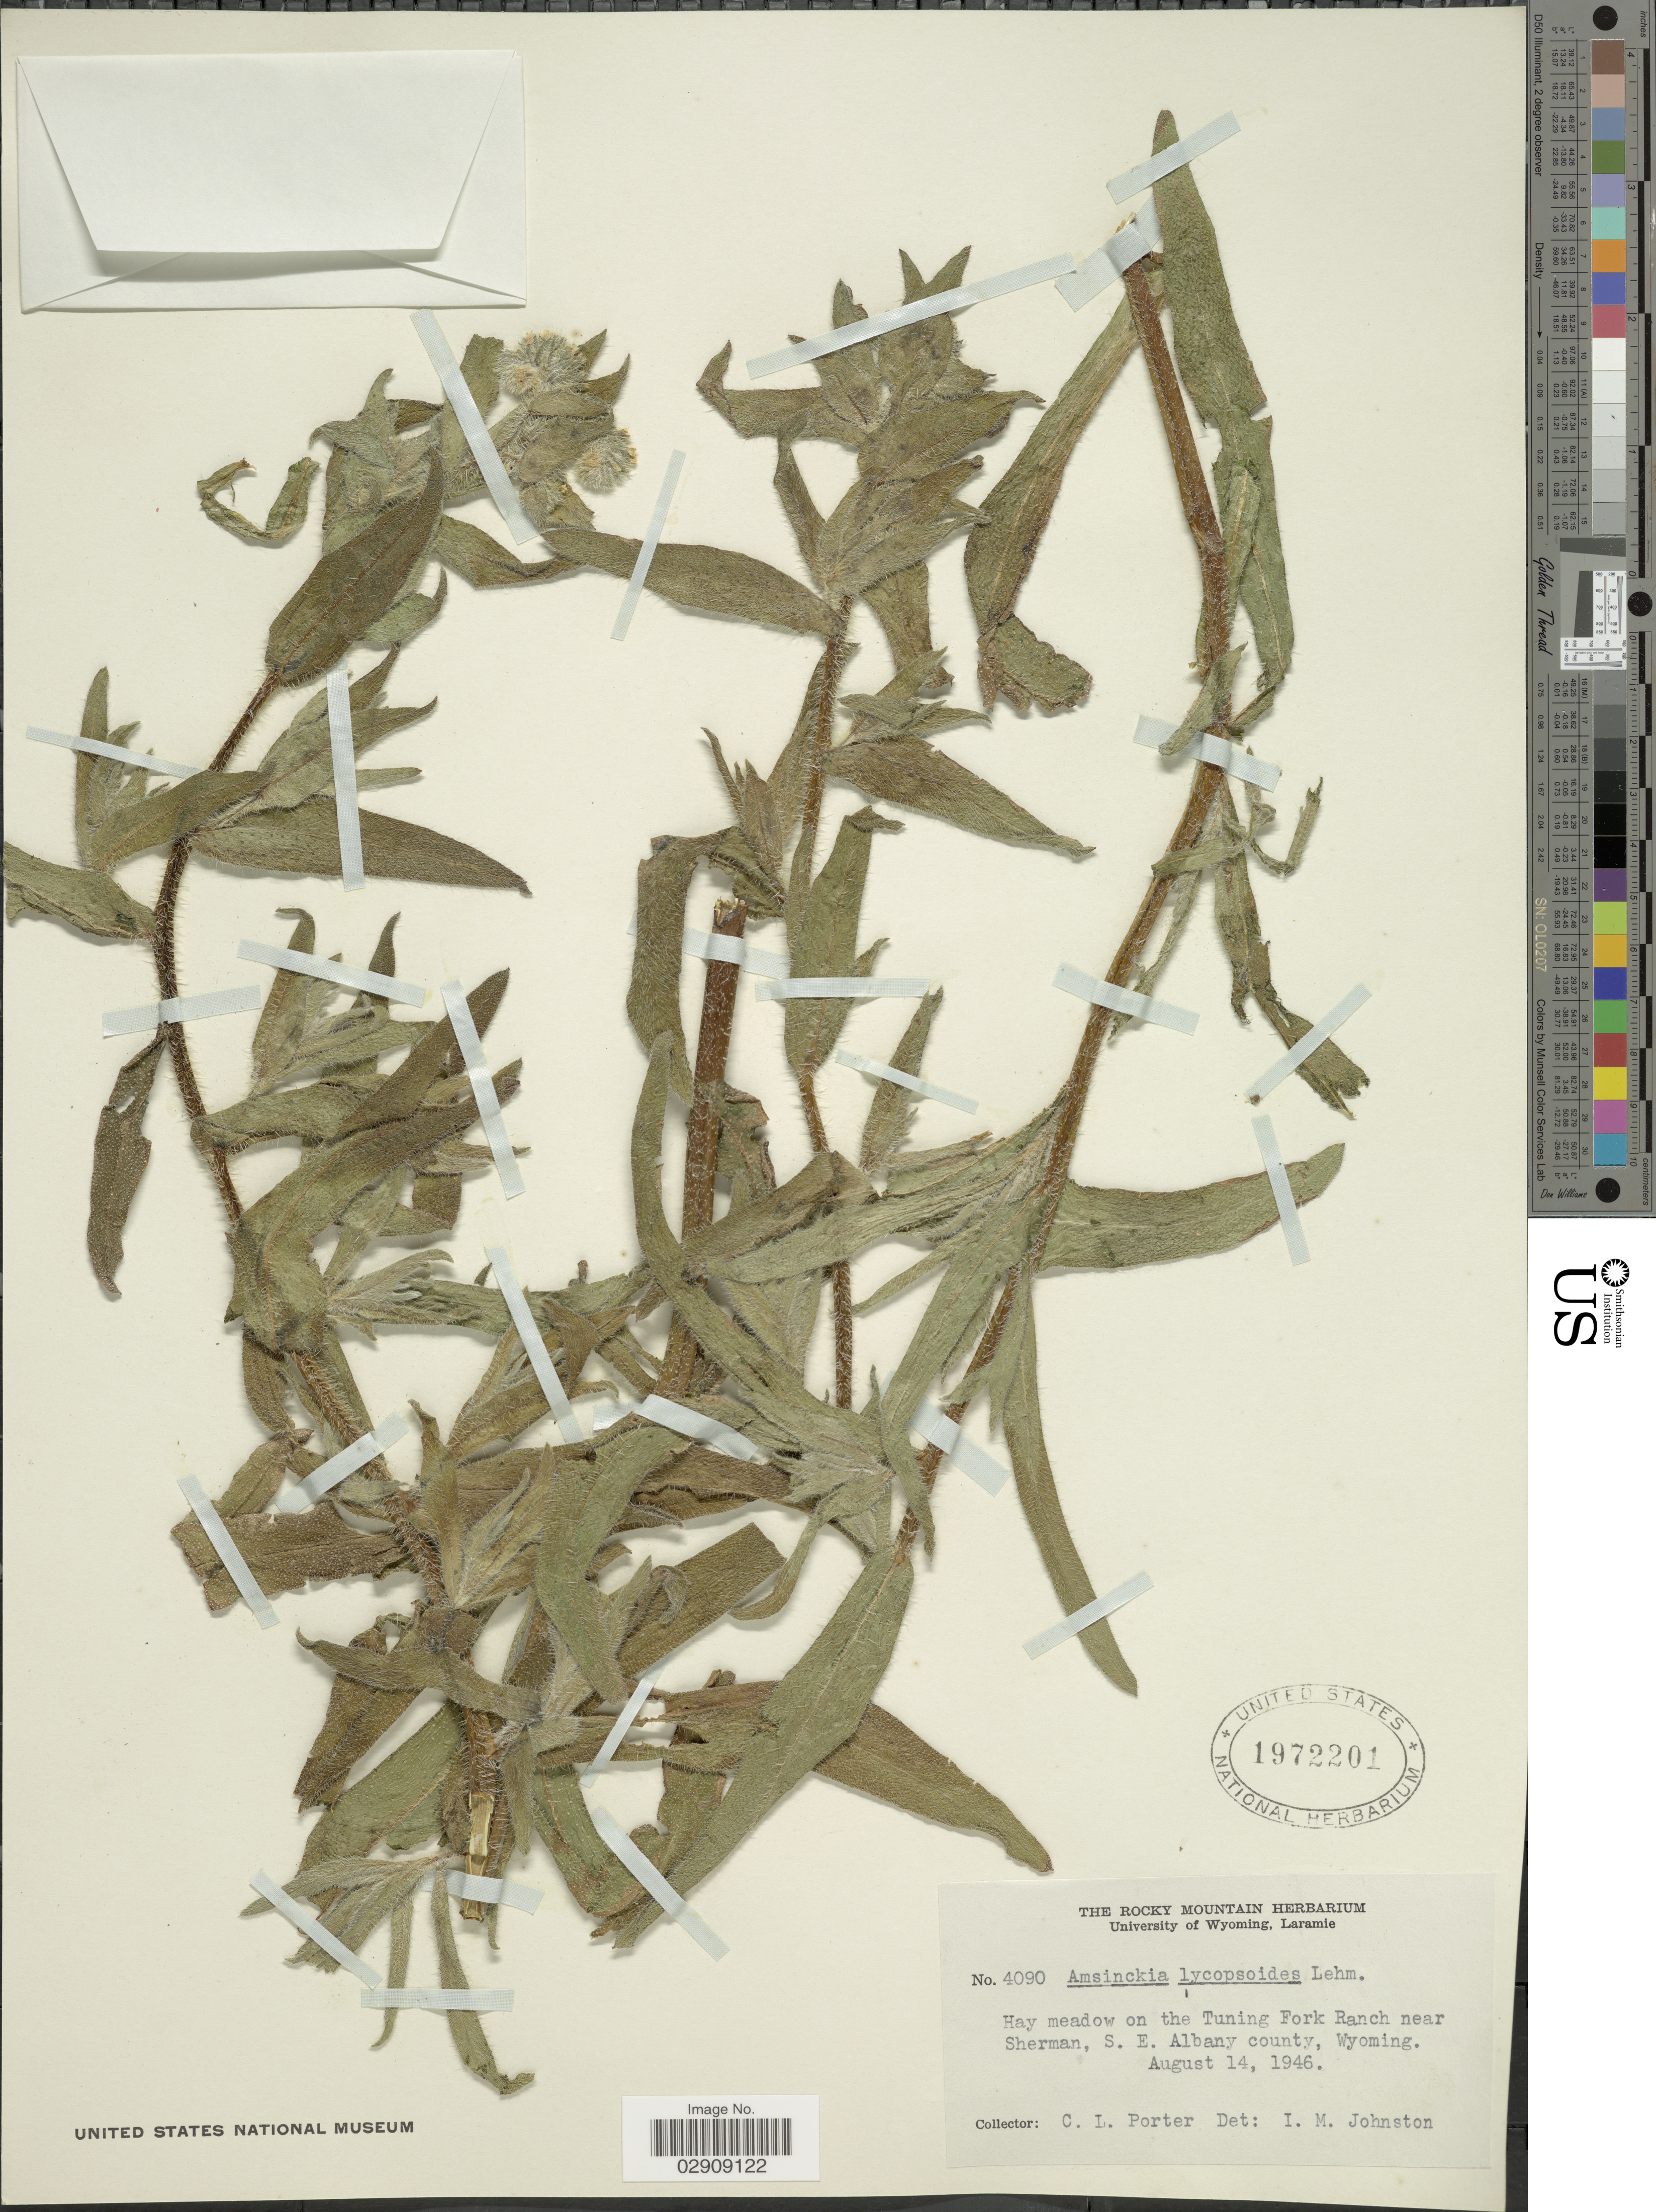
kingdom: Plantae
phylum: Tracheophyta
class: Magnoliopsida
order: Boraginales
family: Boraginaceae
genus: Amsinckia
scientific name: Amsinckia lycopsoides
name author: Lehm.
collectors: C. L. Porter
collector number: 4090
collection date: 1946-08-14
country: United States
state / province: Wyoming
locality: Hay meadow on the Tuning Fork Ranch near Sherman, S. E. Albany county.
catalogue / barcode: US 1972201